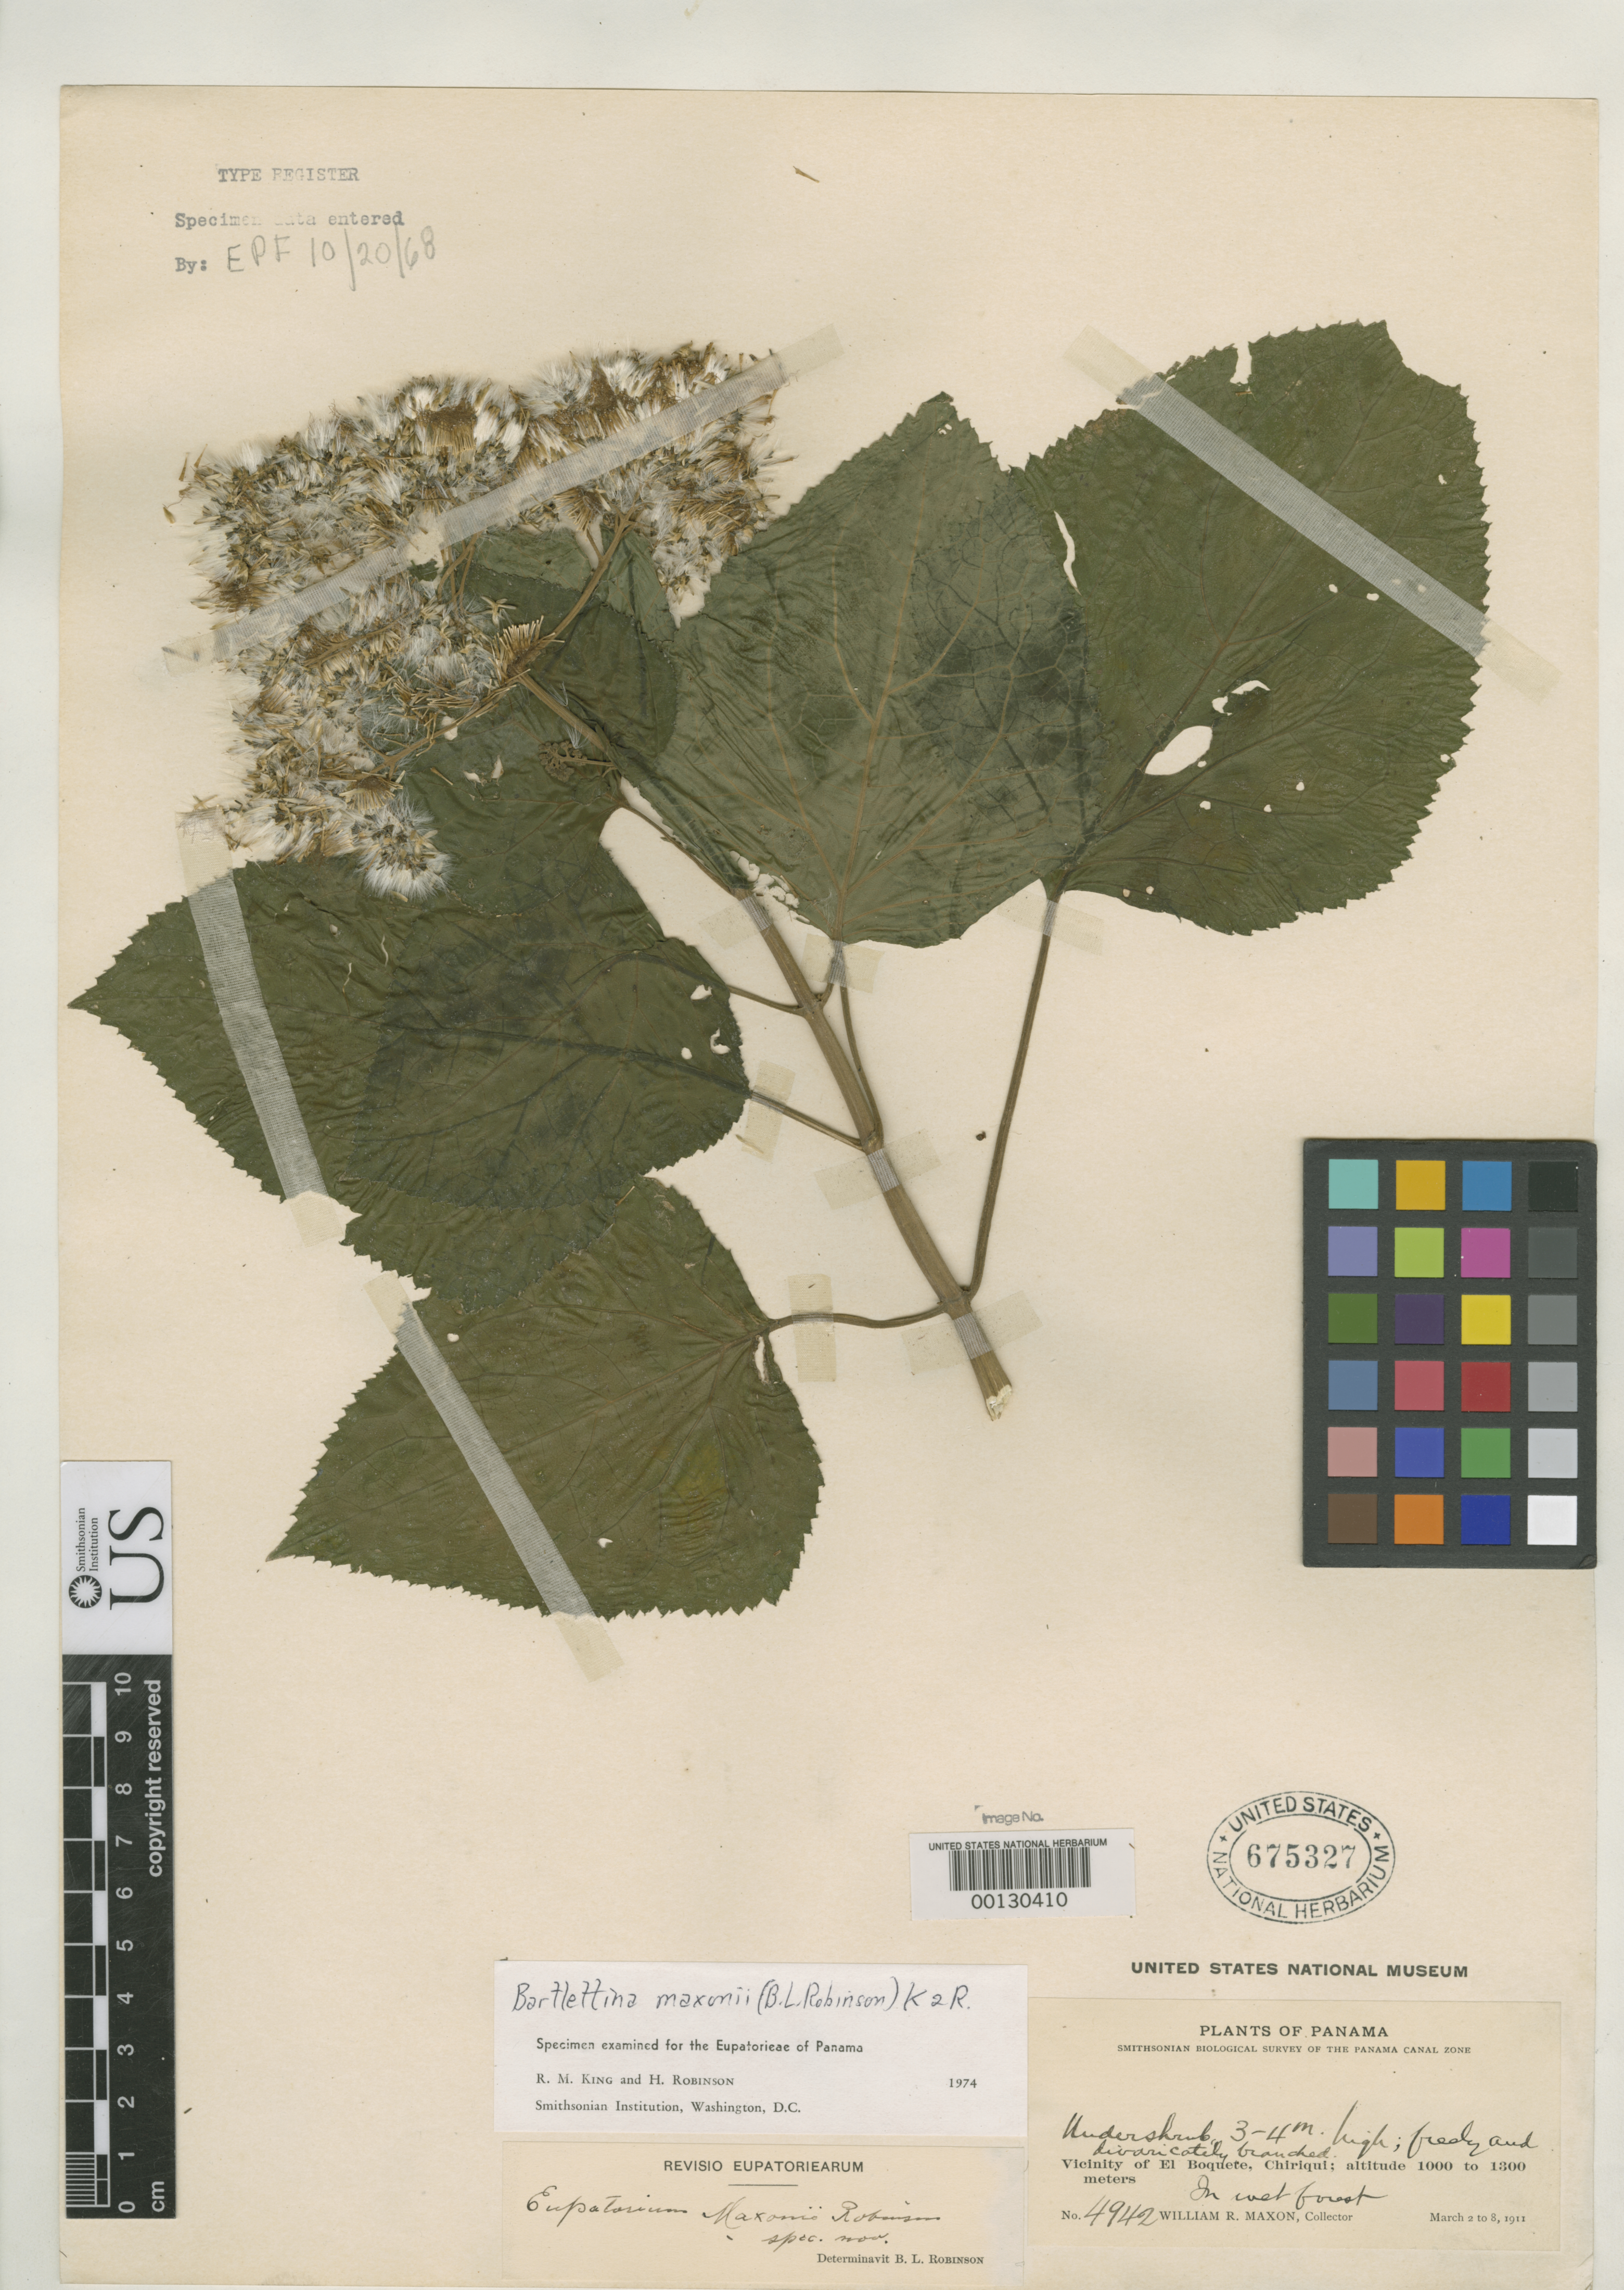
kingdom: Plantae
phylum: Tracheophyta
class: Magnoliopsida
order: Asterales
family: Asteraceae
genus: Eupatorium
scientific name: Eupatorium maxonii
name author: B.L. Rob.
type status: Holotype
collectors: W. R. Maxon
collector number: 4942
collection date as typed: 02 Mar 1911 to 08 Mar 1911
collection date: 1911-03-02/1911-03-08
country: Panama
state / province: Chiriquí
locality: Vicinity of el Boquete.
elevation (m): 1000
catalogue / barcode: US 675327